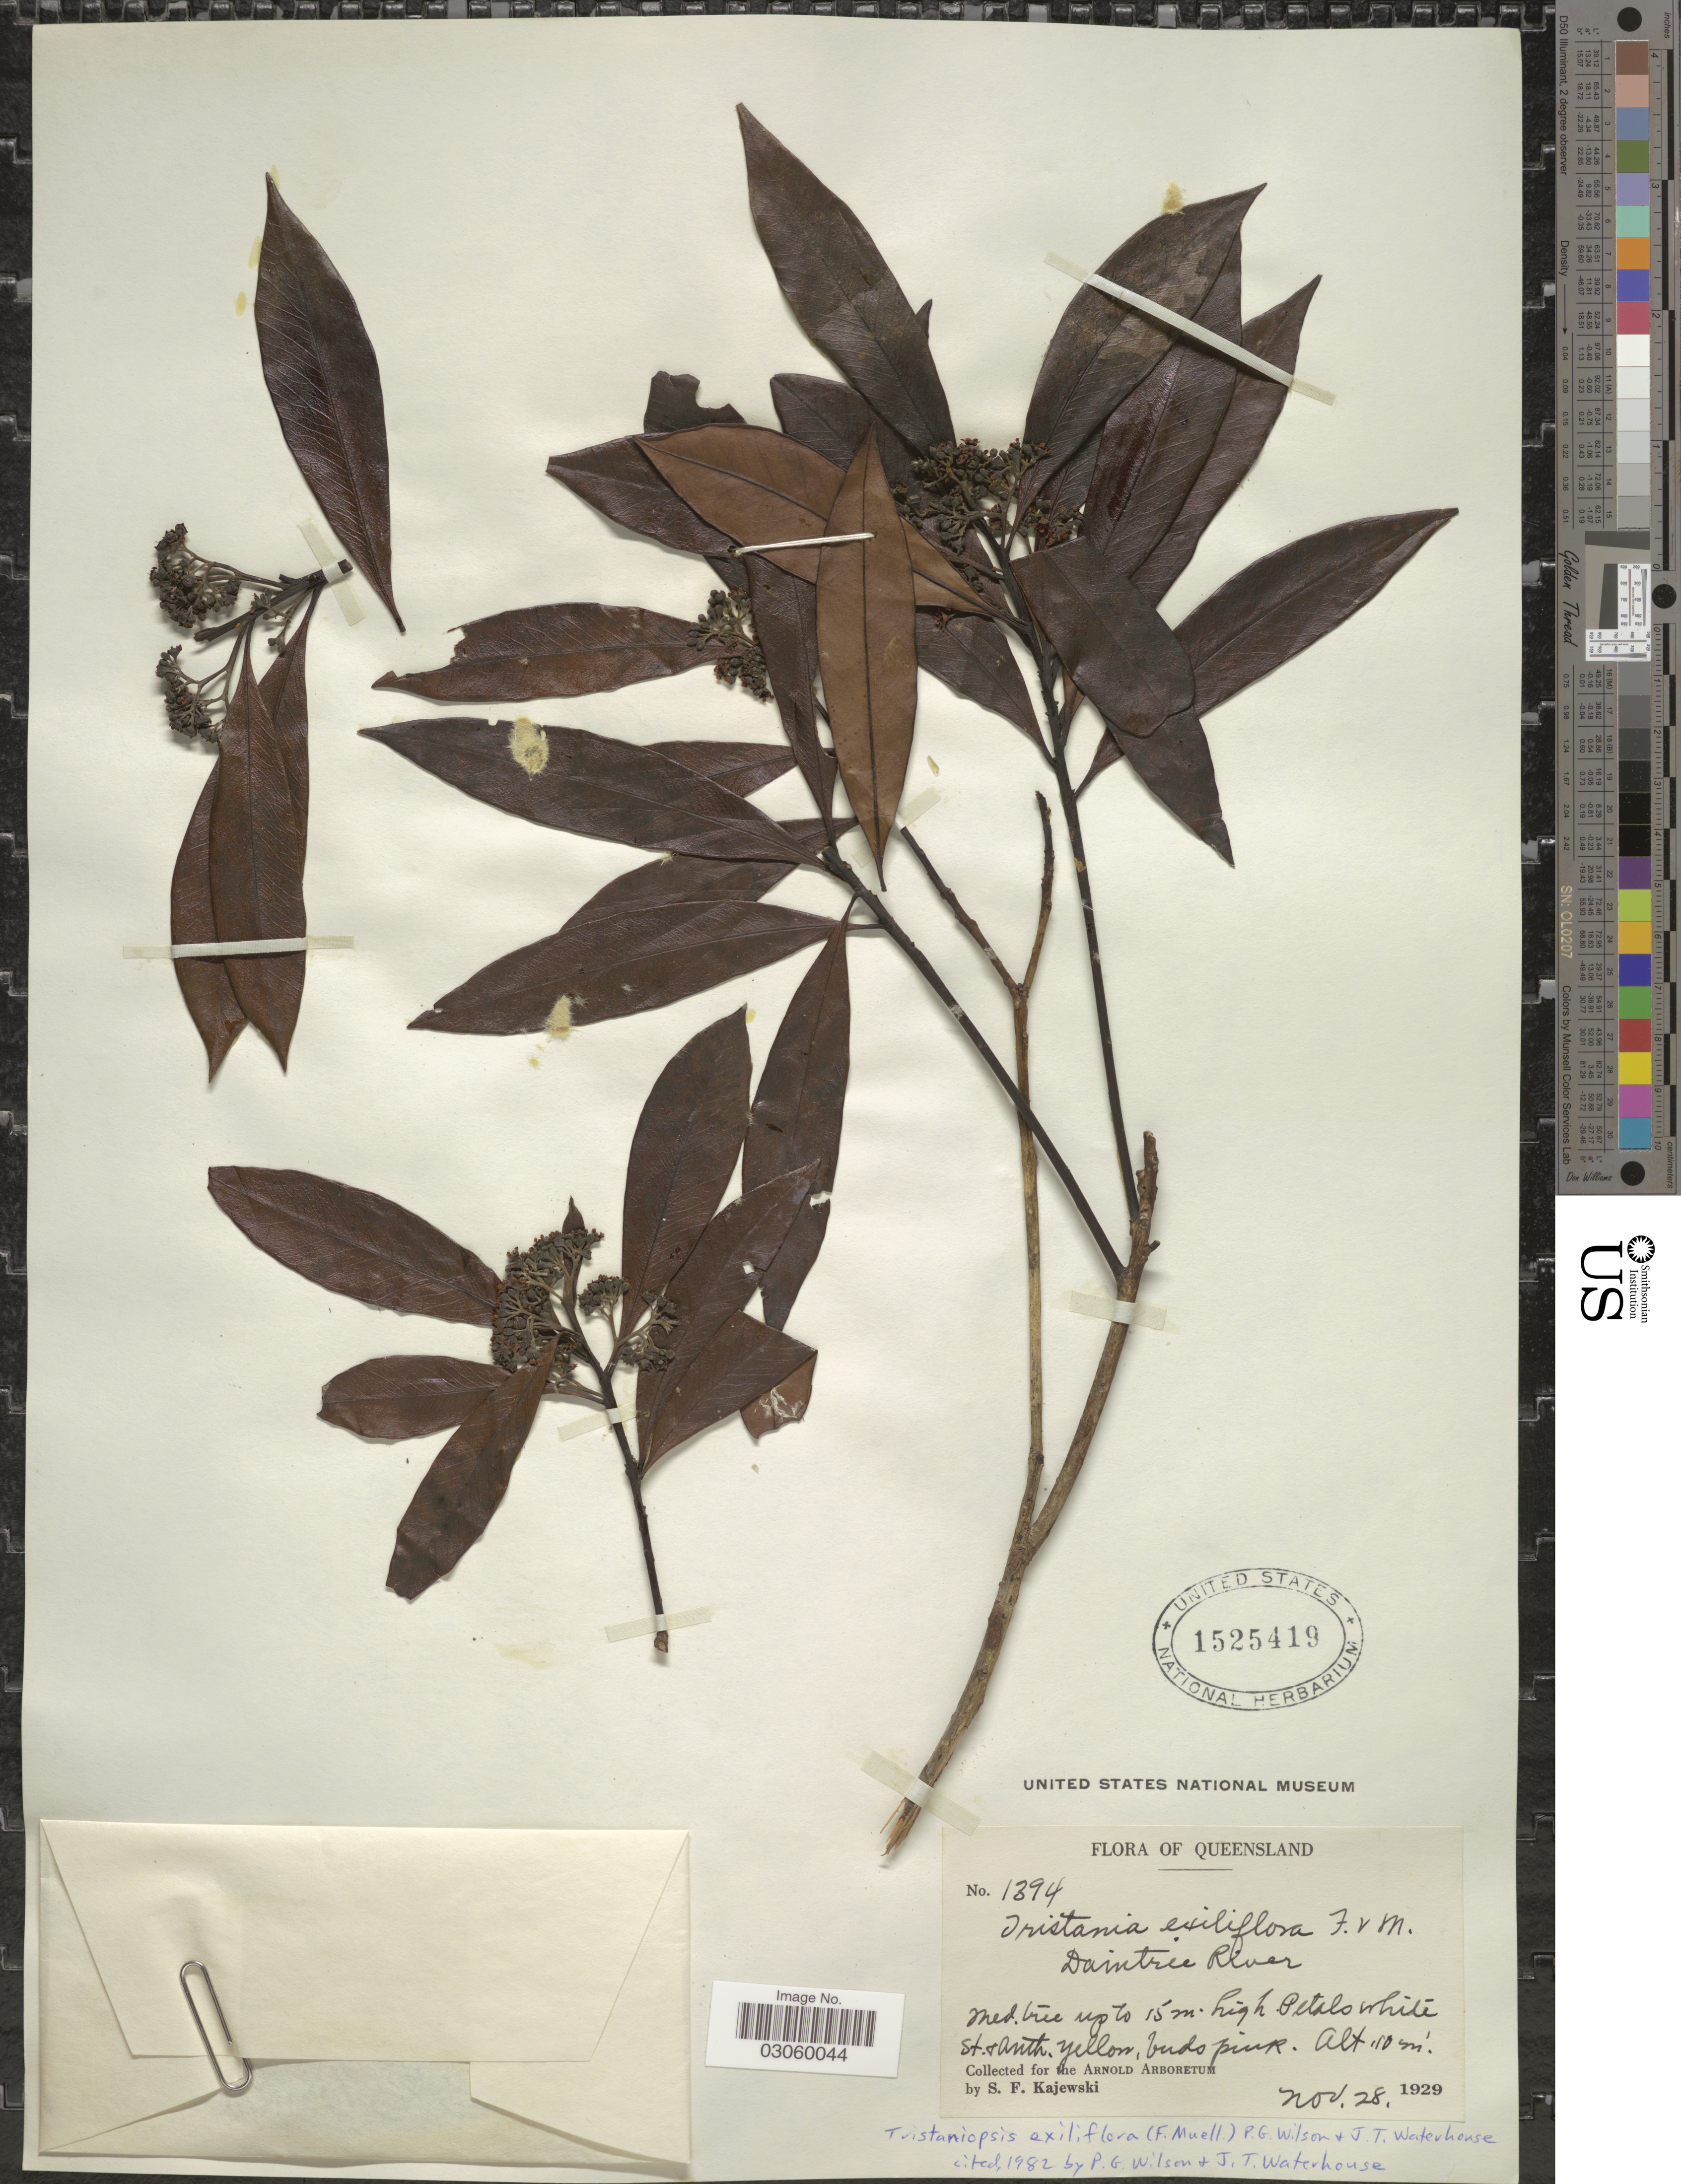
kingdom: Plantae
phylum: Tracheophyta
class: Magnoliopsida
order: Myrtales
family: Myrtaceae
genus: Tristaniopsis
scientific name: Tristaniopsis exiliflora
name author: (F. Muell.) P.G. Wilson & J. T. Waterh.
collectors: S. Kajewski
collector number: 1394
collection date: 1929-11-28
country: Australia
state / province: Queensland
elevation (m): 150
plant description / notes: Cited by P.G. Wilson & J.T. Waterhouse, 1982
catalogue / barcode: US 1525419